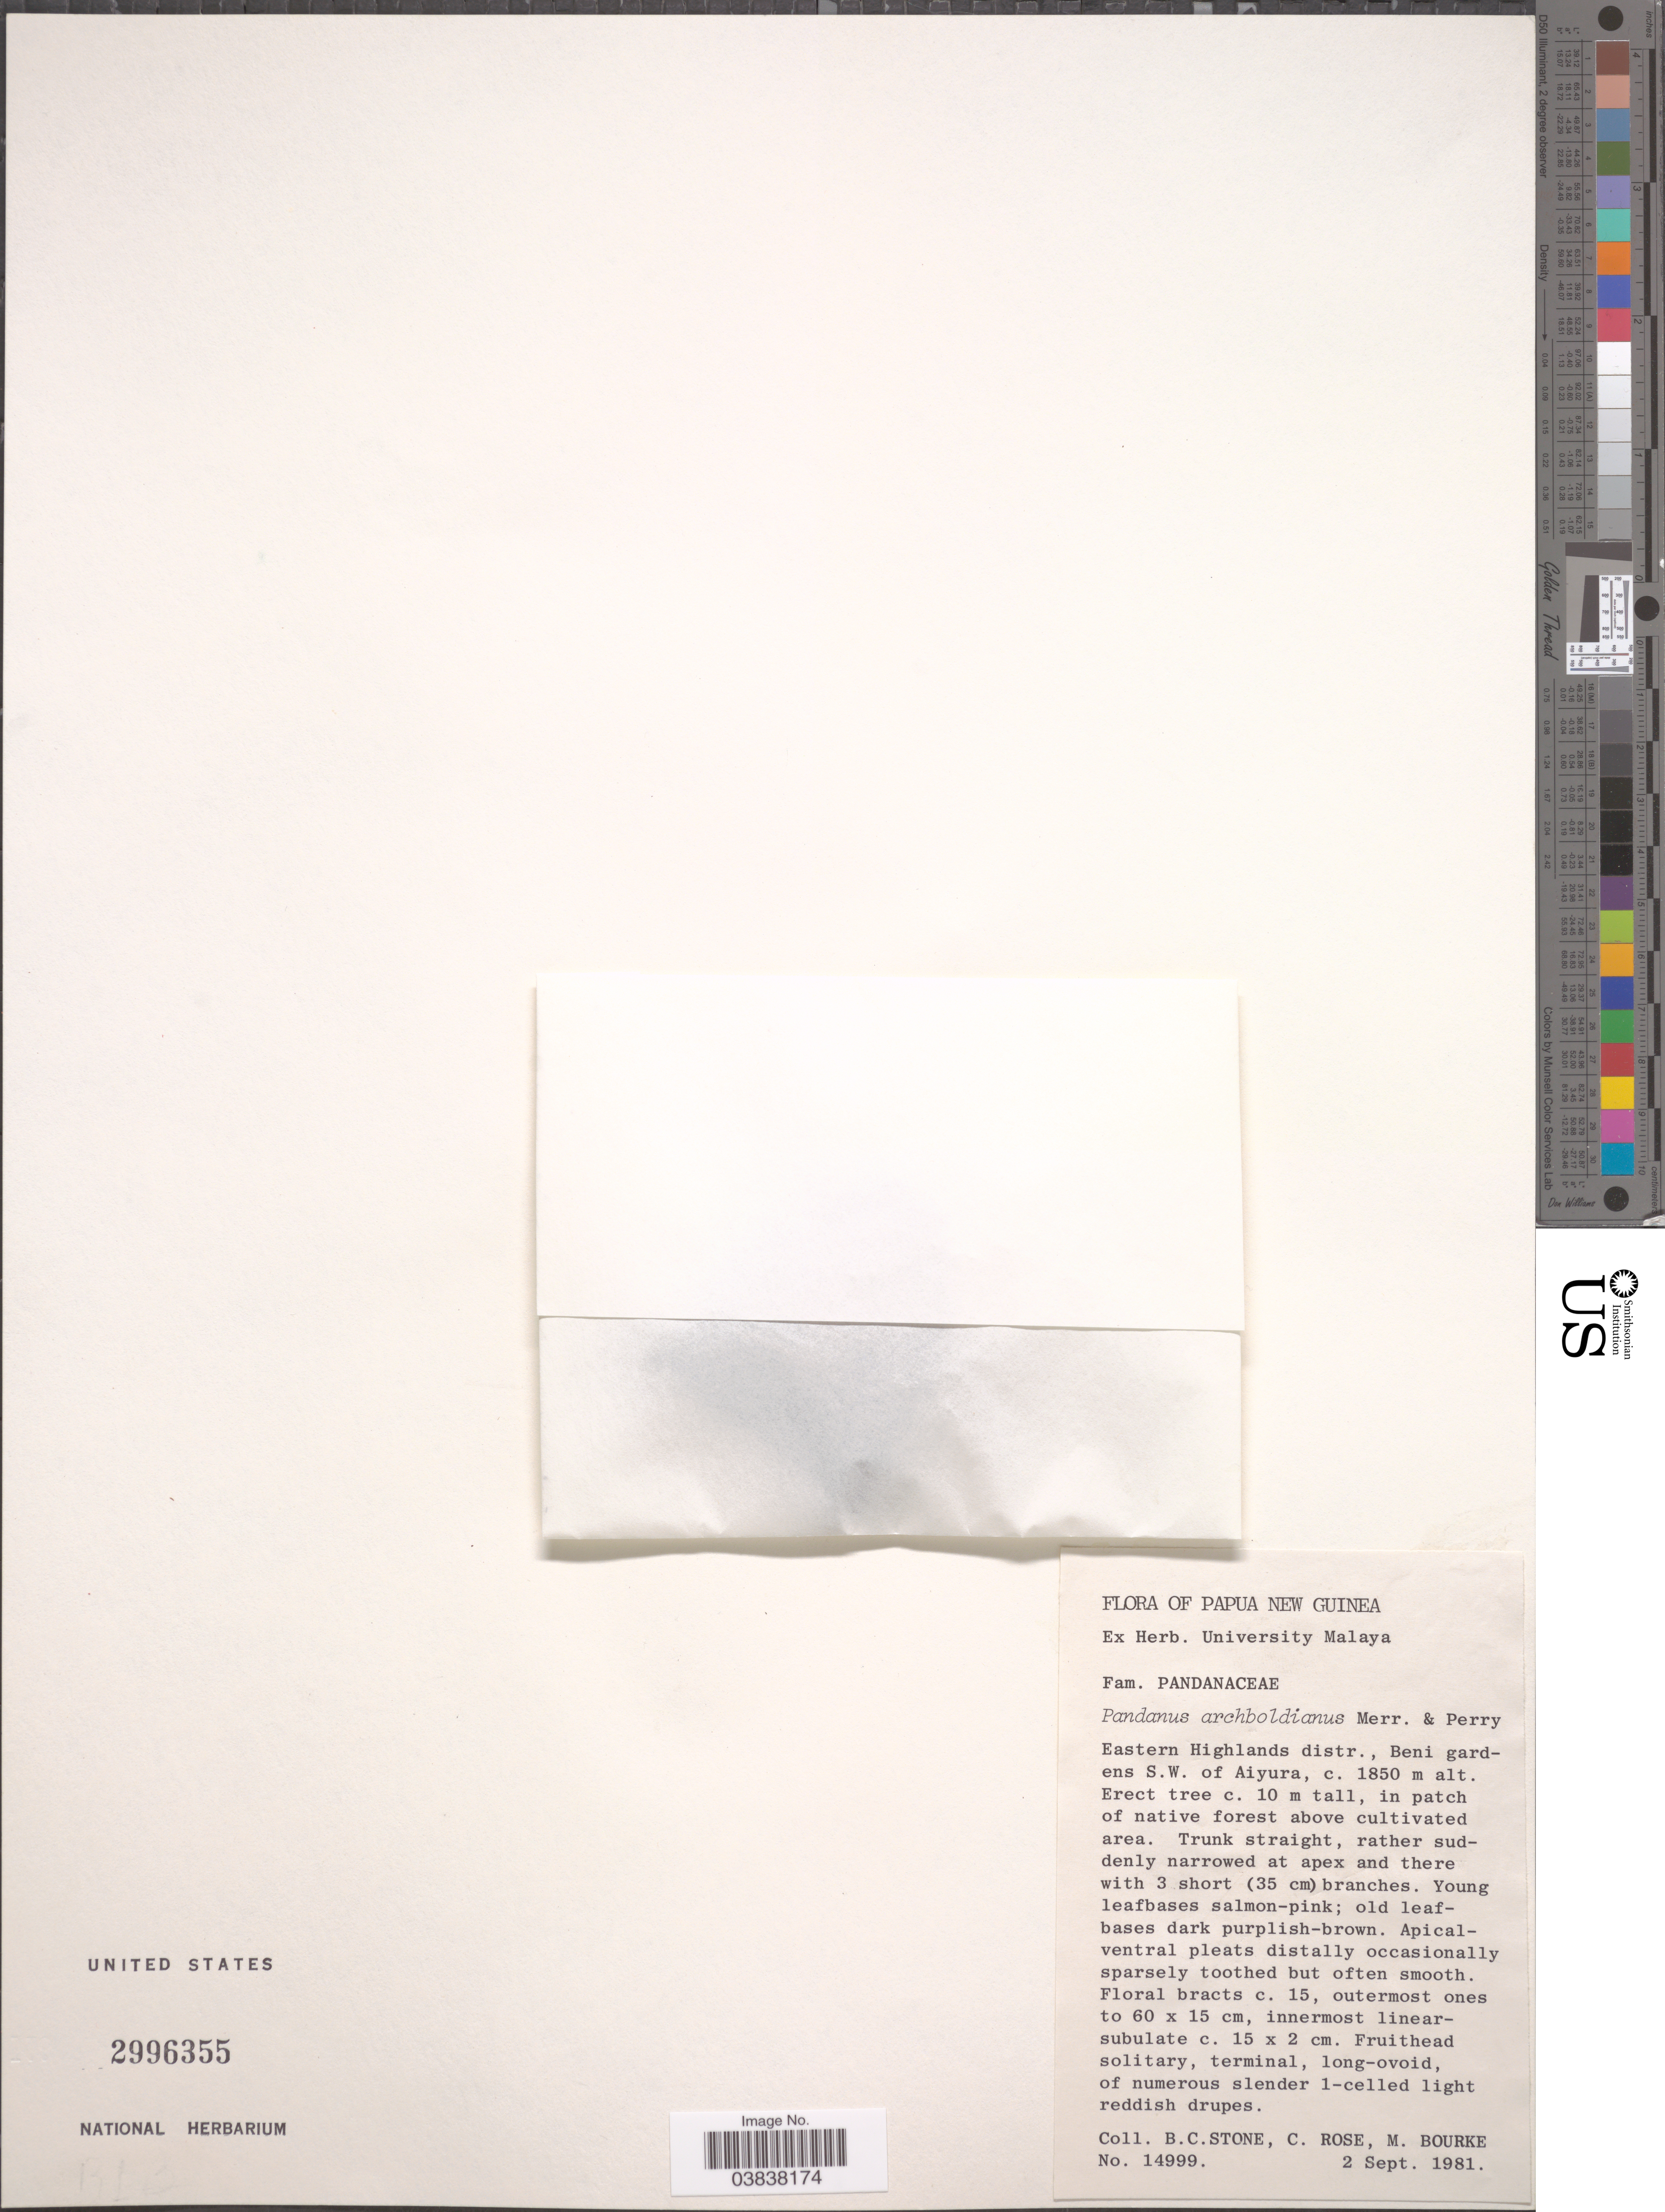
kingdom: Plantae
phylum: Tracheophyta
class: Liliopsida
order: Pandanales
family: Pandanaceae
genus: Pandanus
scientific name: Pandanus archboldianus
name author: Merr. & L.M. Perry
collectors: B. C. Stone, C. Rose & M. Bourke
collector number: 14999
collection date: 1981-09-02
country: Papua New Guinea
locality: Eastern Highlands distr., Beni gardens S.W. of Aiyura.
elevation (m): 1850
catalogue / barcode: US 2996355